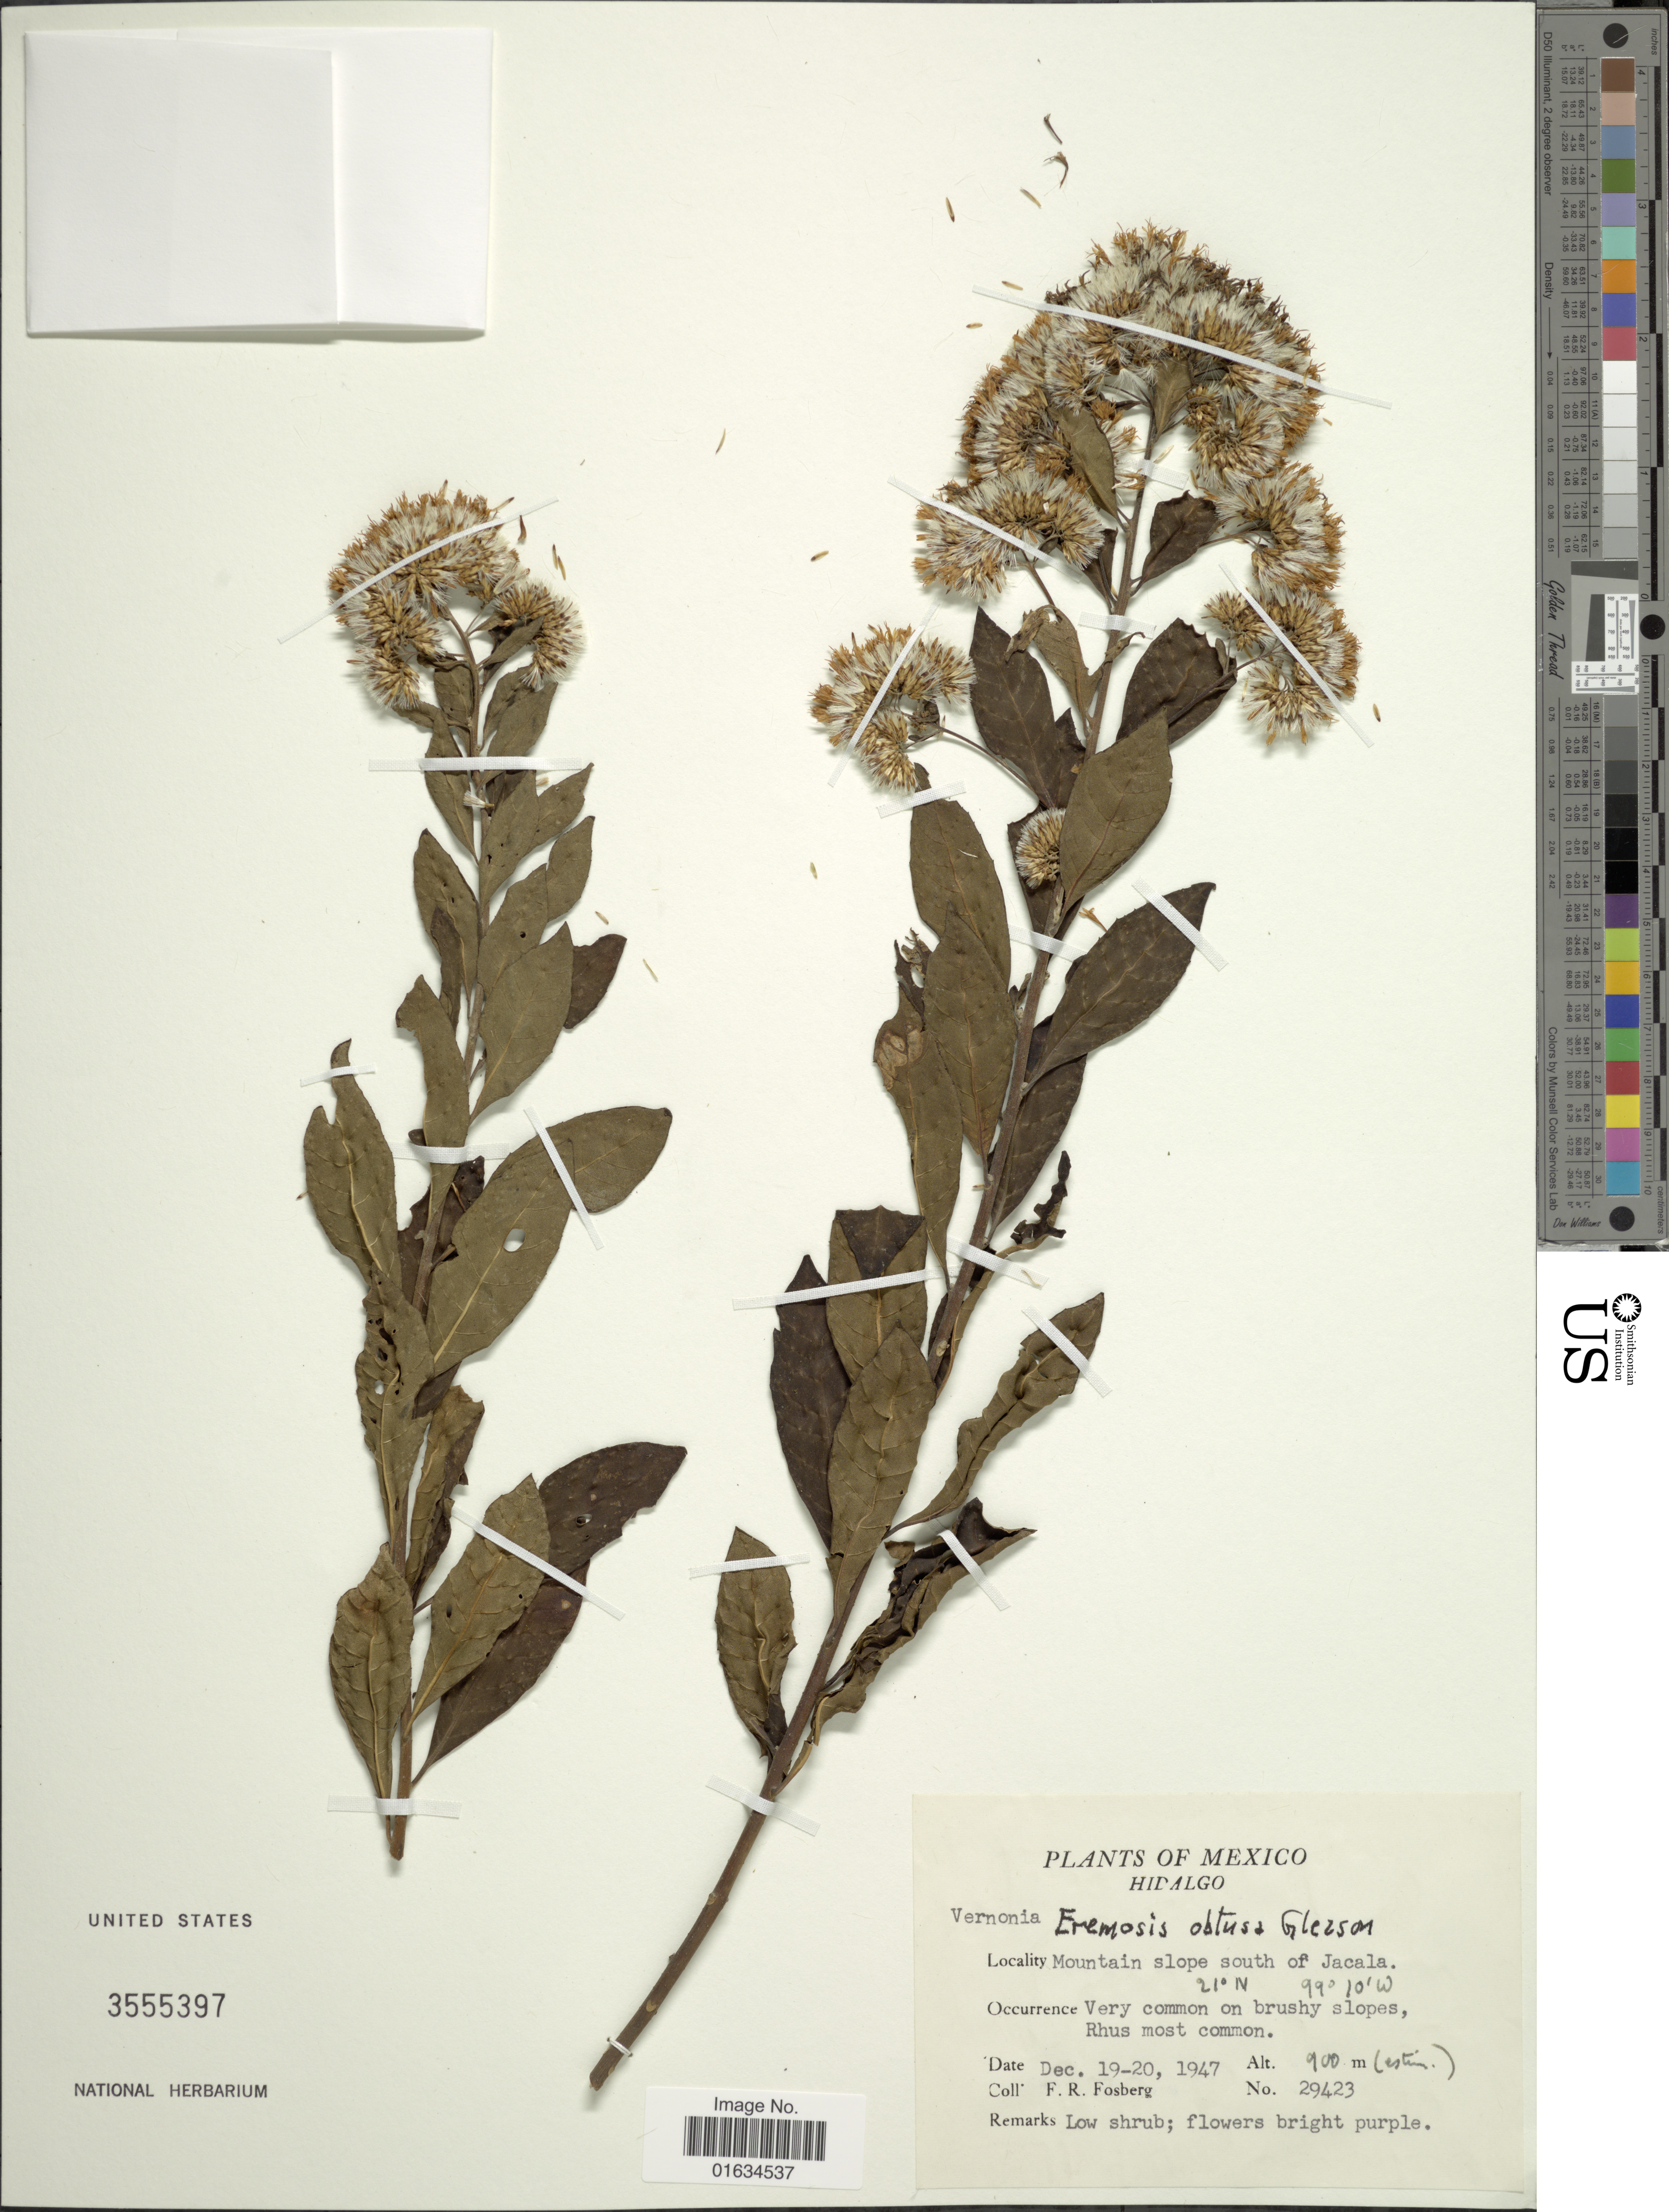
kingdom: Plantae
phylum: Tracheophyta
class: Magnoliopsida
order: Asterales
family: Asteraceae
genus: Vernonia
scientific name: Vernonia obtusa var. obtusa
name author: (Gleason) S.F. Blake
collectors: F. R. Fosberg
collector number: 29423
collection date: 1947-12-19/1947-12-20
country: Mexico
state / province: Hidalgo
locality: Mountain slope south of Jacala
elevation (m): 900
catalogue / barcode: US 3555397